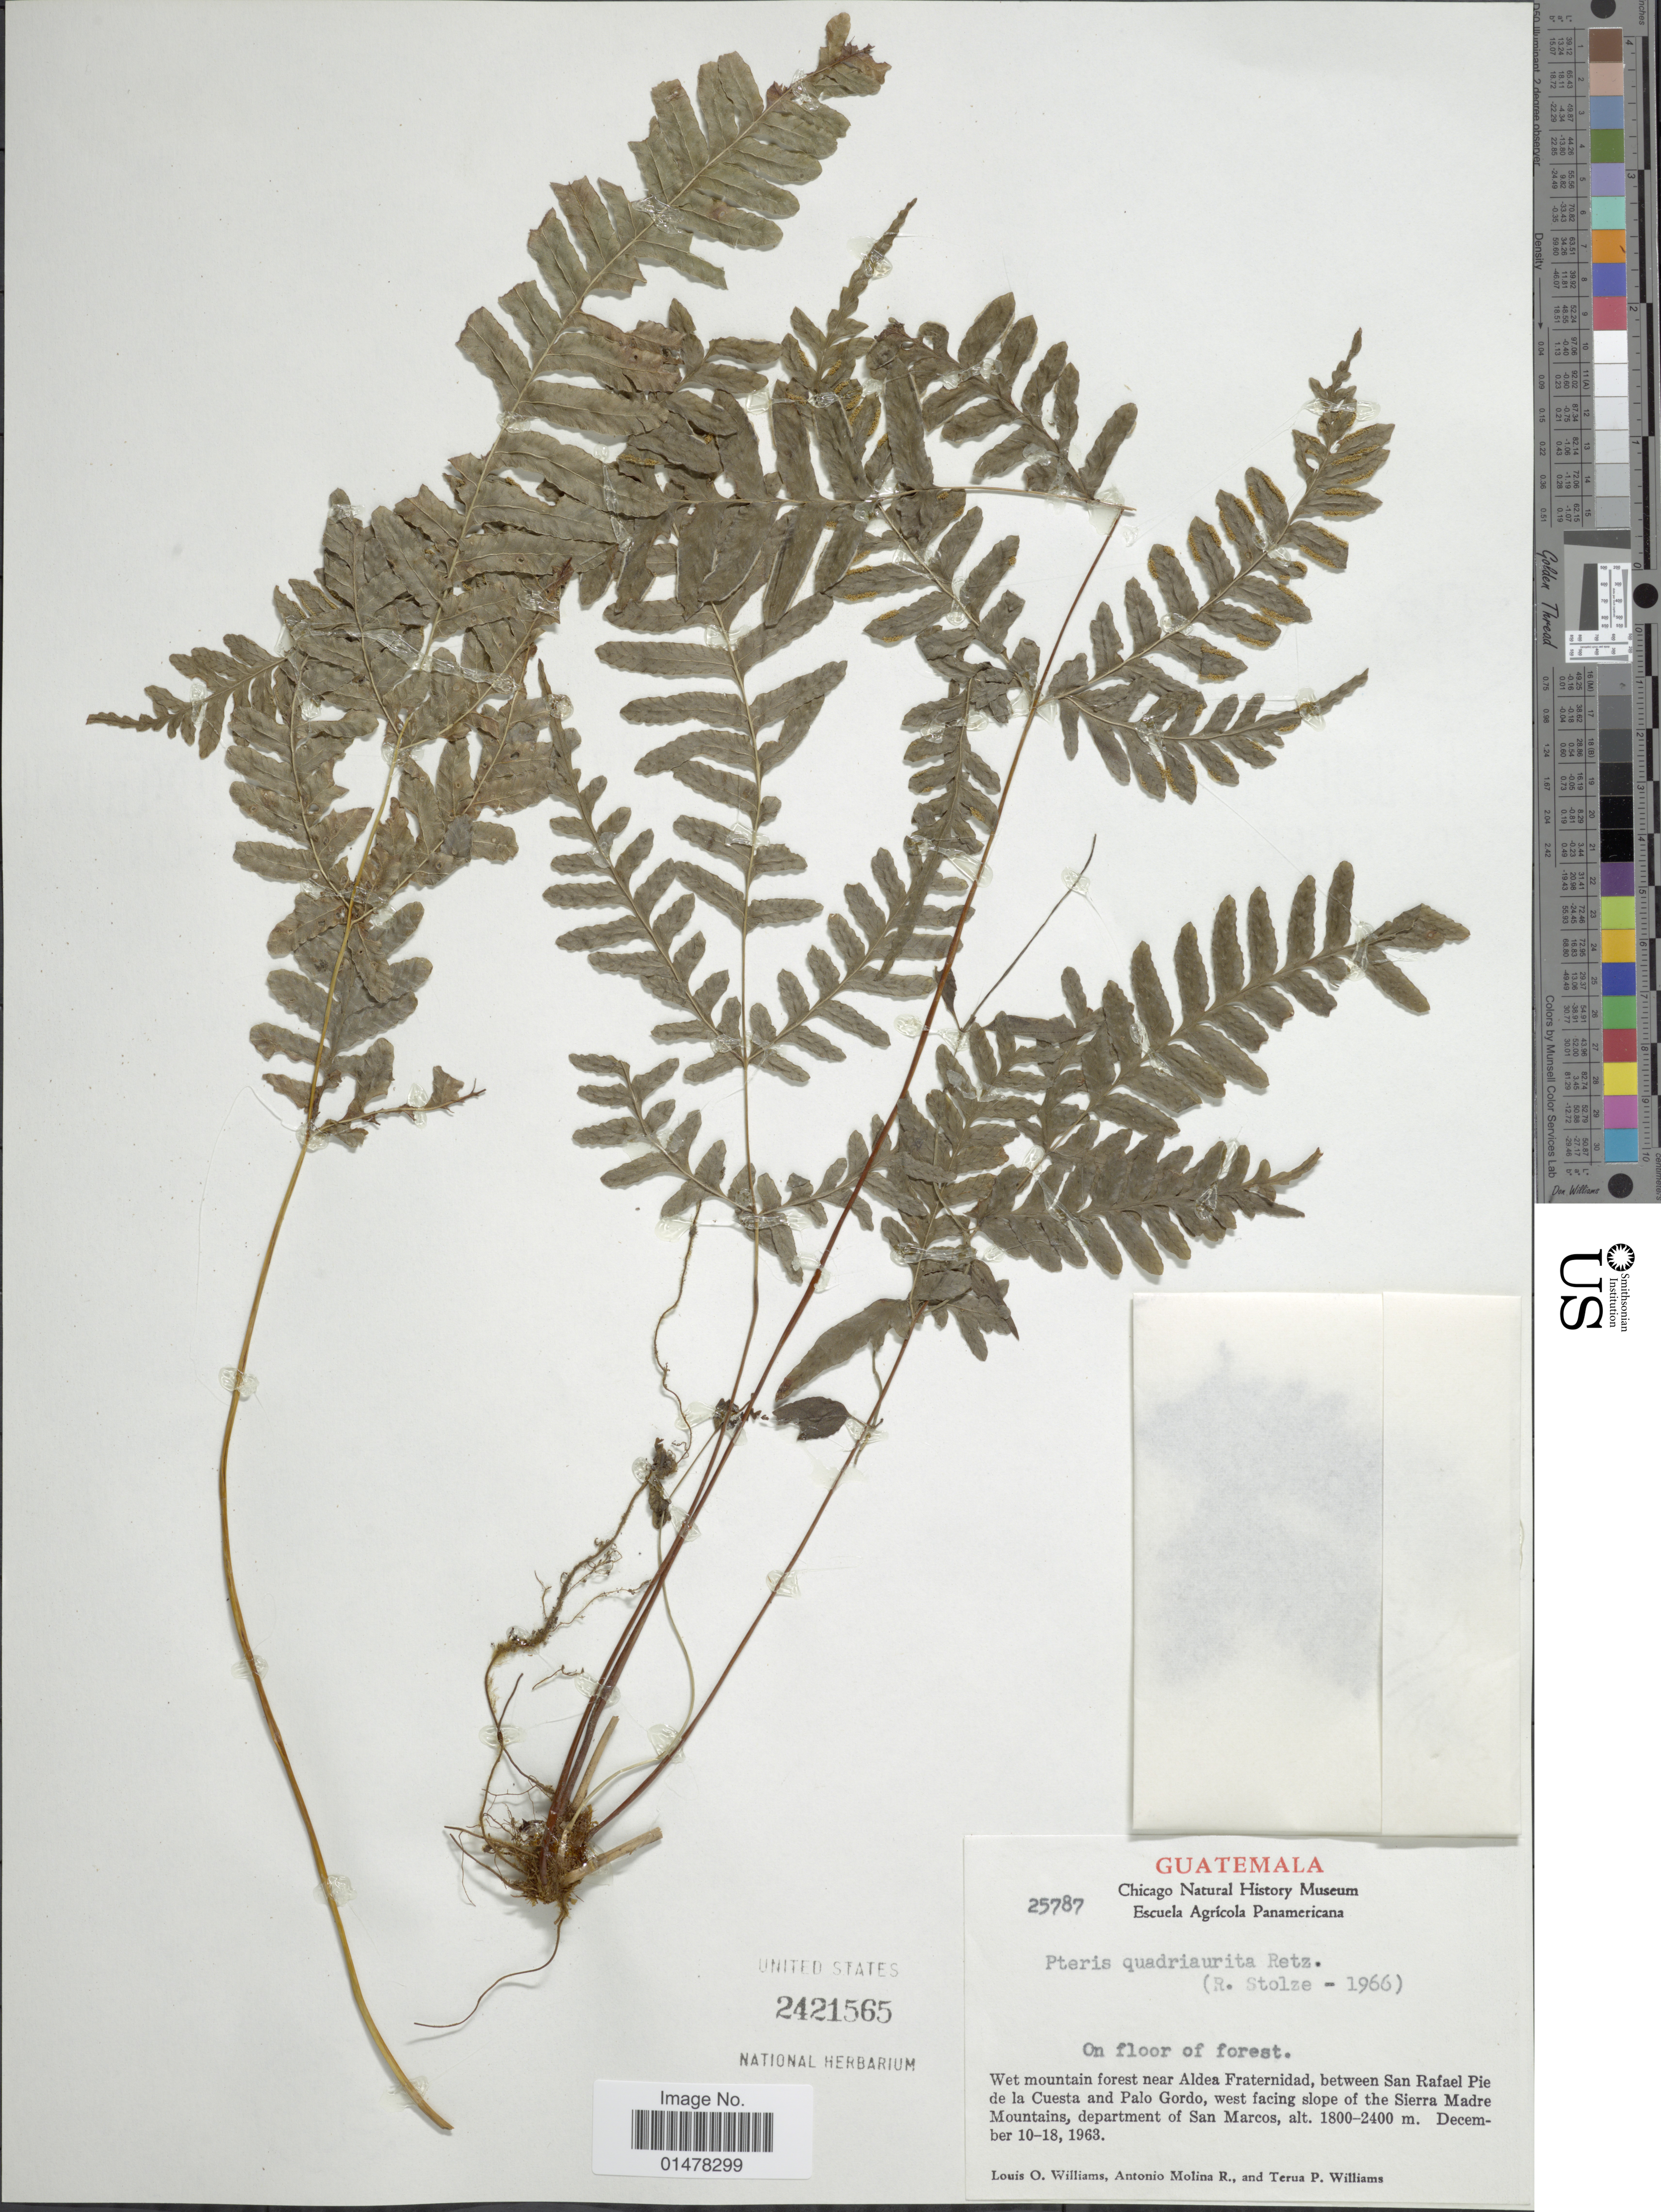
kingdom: Plantae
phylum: Tracheophyta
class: Polypodiopsida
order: Polypodiales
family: Pteridaceae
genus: Pteris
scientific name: Pteris quadriaurita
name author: Retz.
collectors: L. O. Williams, A. Molina R. & T. P. Williams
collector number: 25787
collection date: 1963-12-10/1963-12-18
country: Guatemala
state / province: San Marcos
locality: Wet mountain forest near Aldea Fraternidad, between San Rafael Pie de la Cuesta and Palo Gordo, west facing slope of the Sierra Madre Mountains, department of San Marcos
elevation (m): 1800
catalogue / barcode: US 2421565